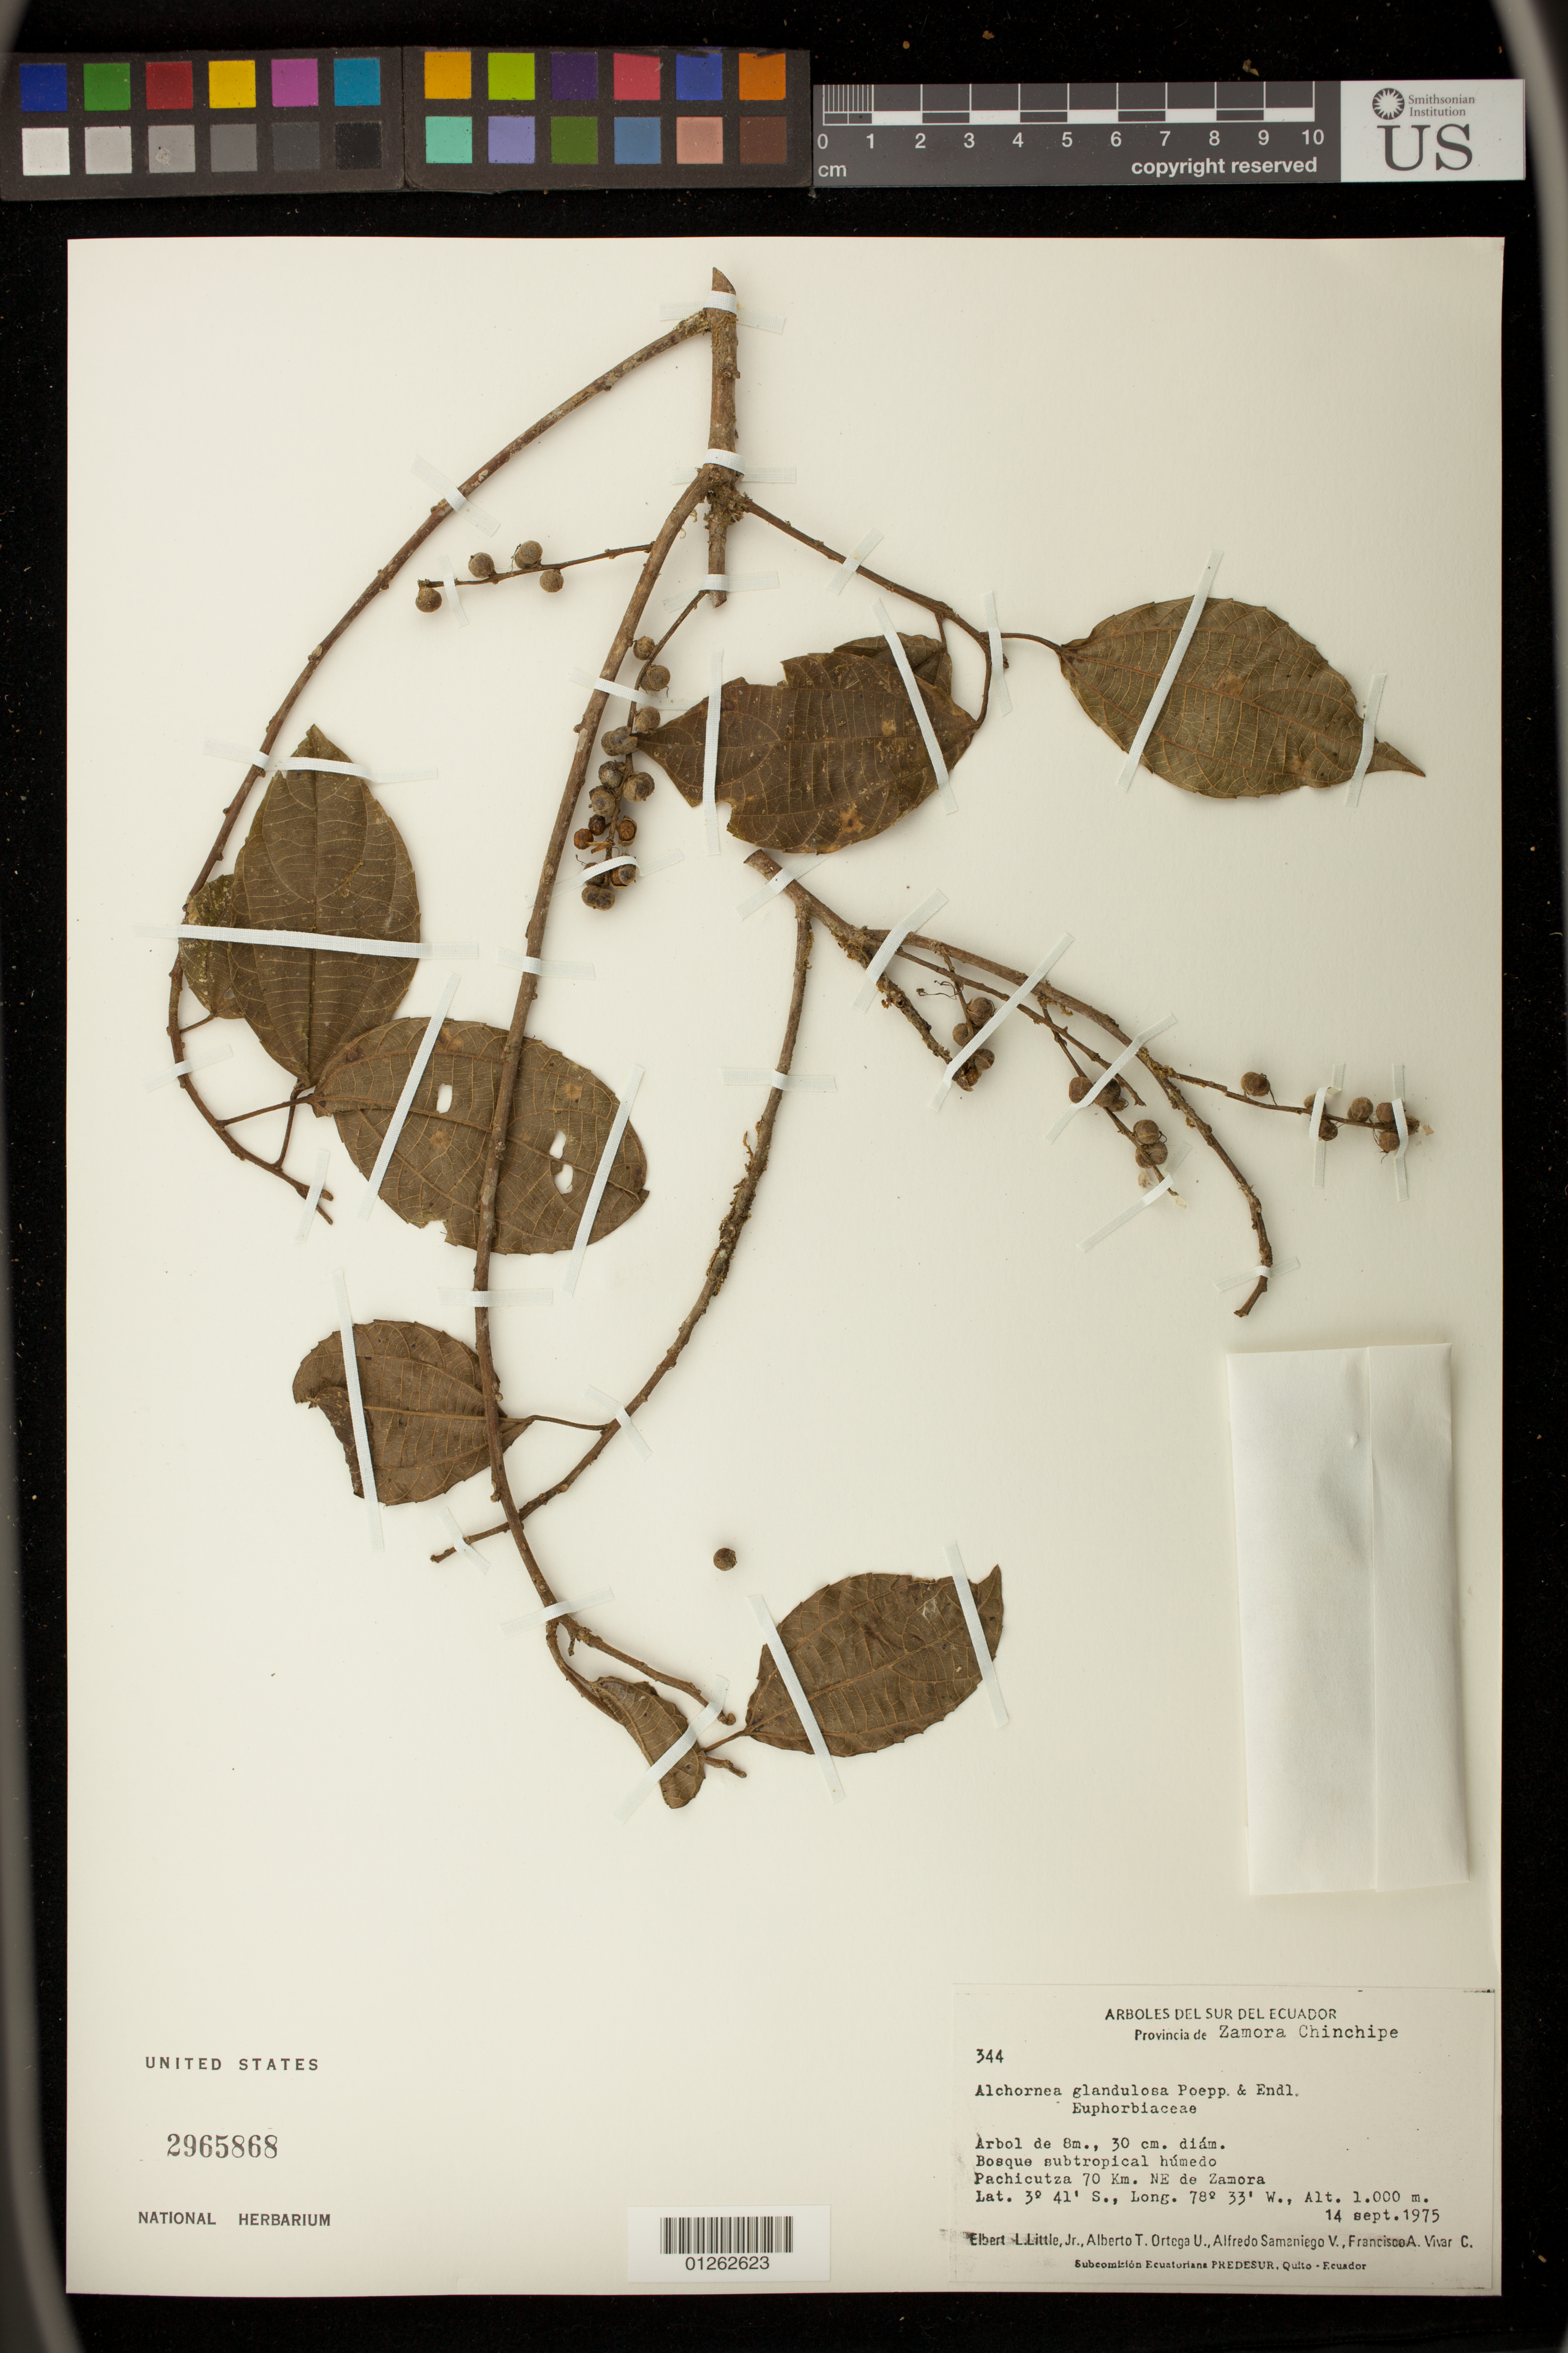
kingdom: Plantae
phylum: Tracheophyta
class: Magnoliopsida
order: Malpighiales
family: Euphorbiaceae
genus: Alchornea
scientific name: Alchornea glandulosa subsp. glandulosa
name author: Poepp.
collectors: E. L. Little, A. T. Ortega U., A. V. Samaniego & F. A. Vivar C.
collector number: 344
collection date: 1975-09-14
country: Ecuador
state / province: Zamora-Chinchipe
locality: Bosque subtropical humedo. Pachicutza 70 Km. NE de Zamora.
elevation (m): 100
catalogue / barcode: US 2965868